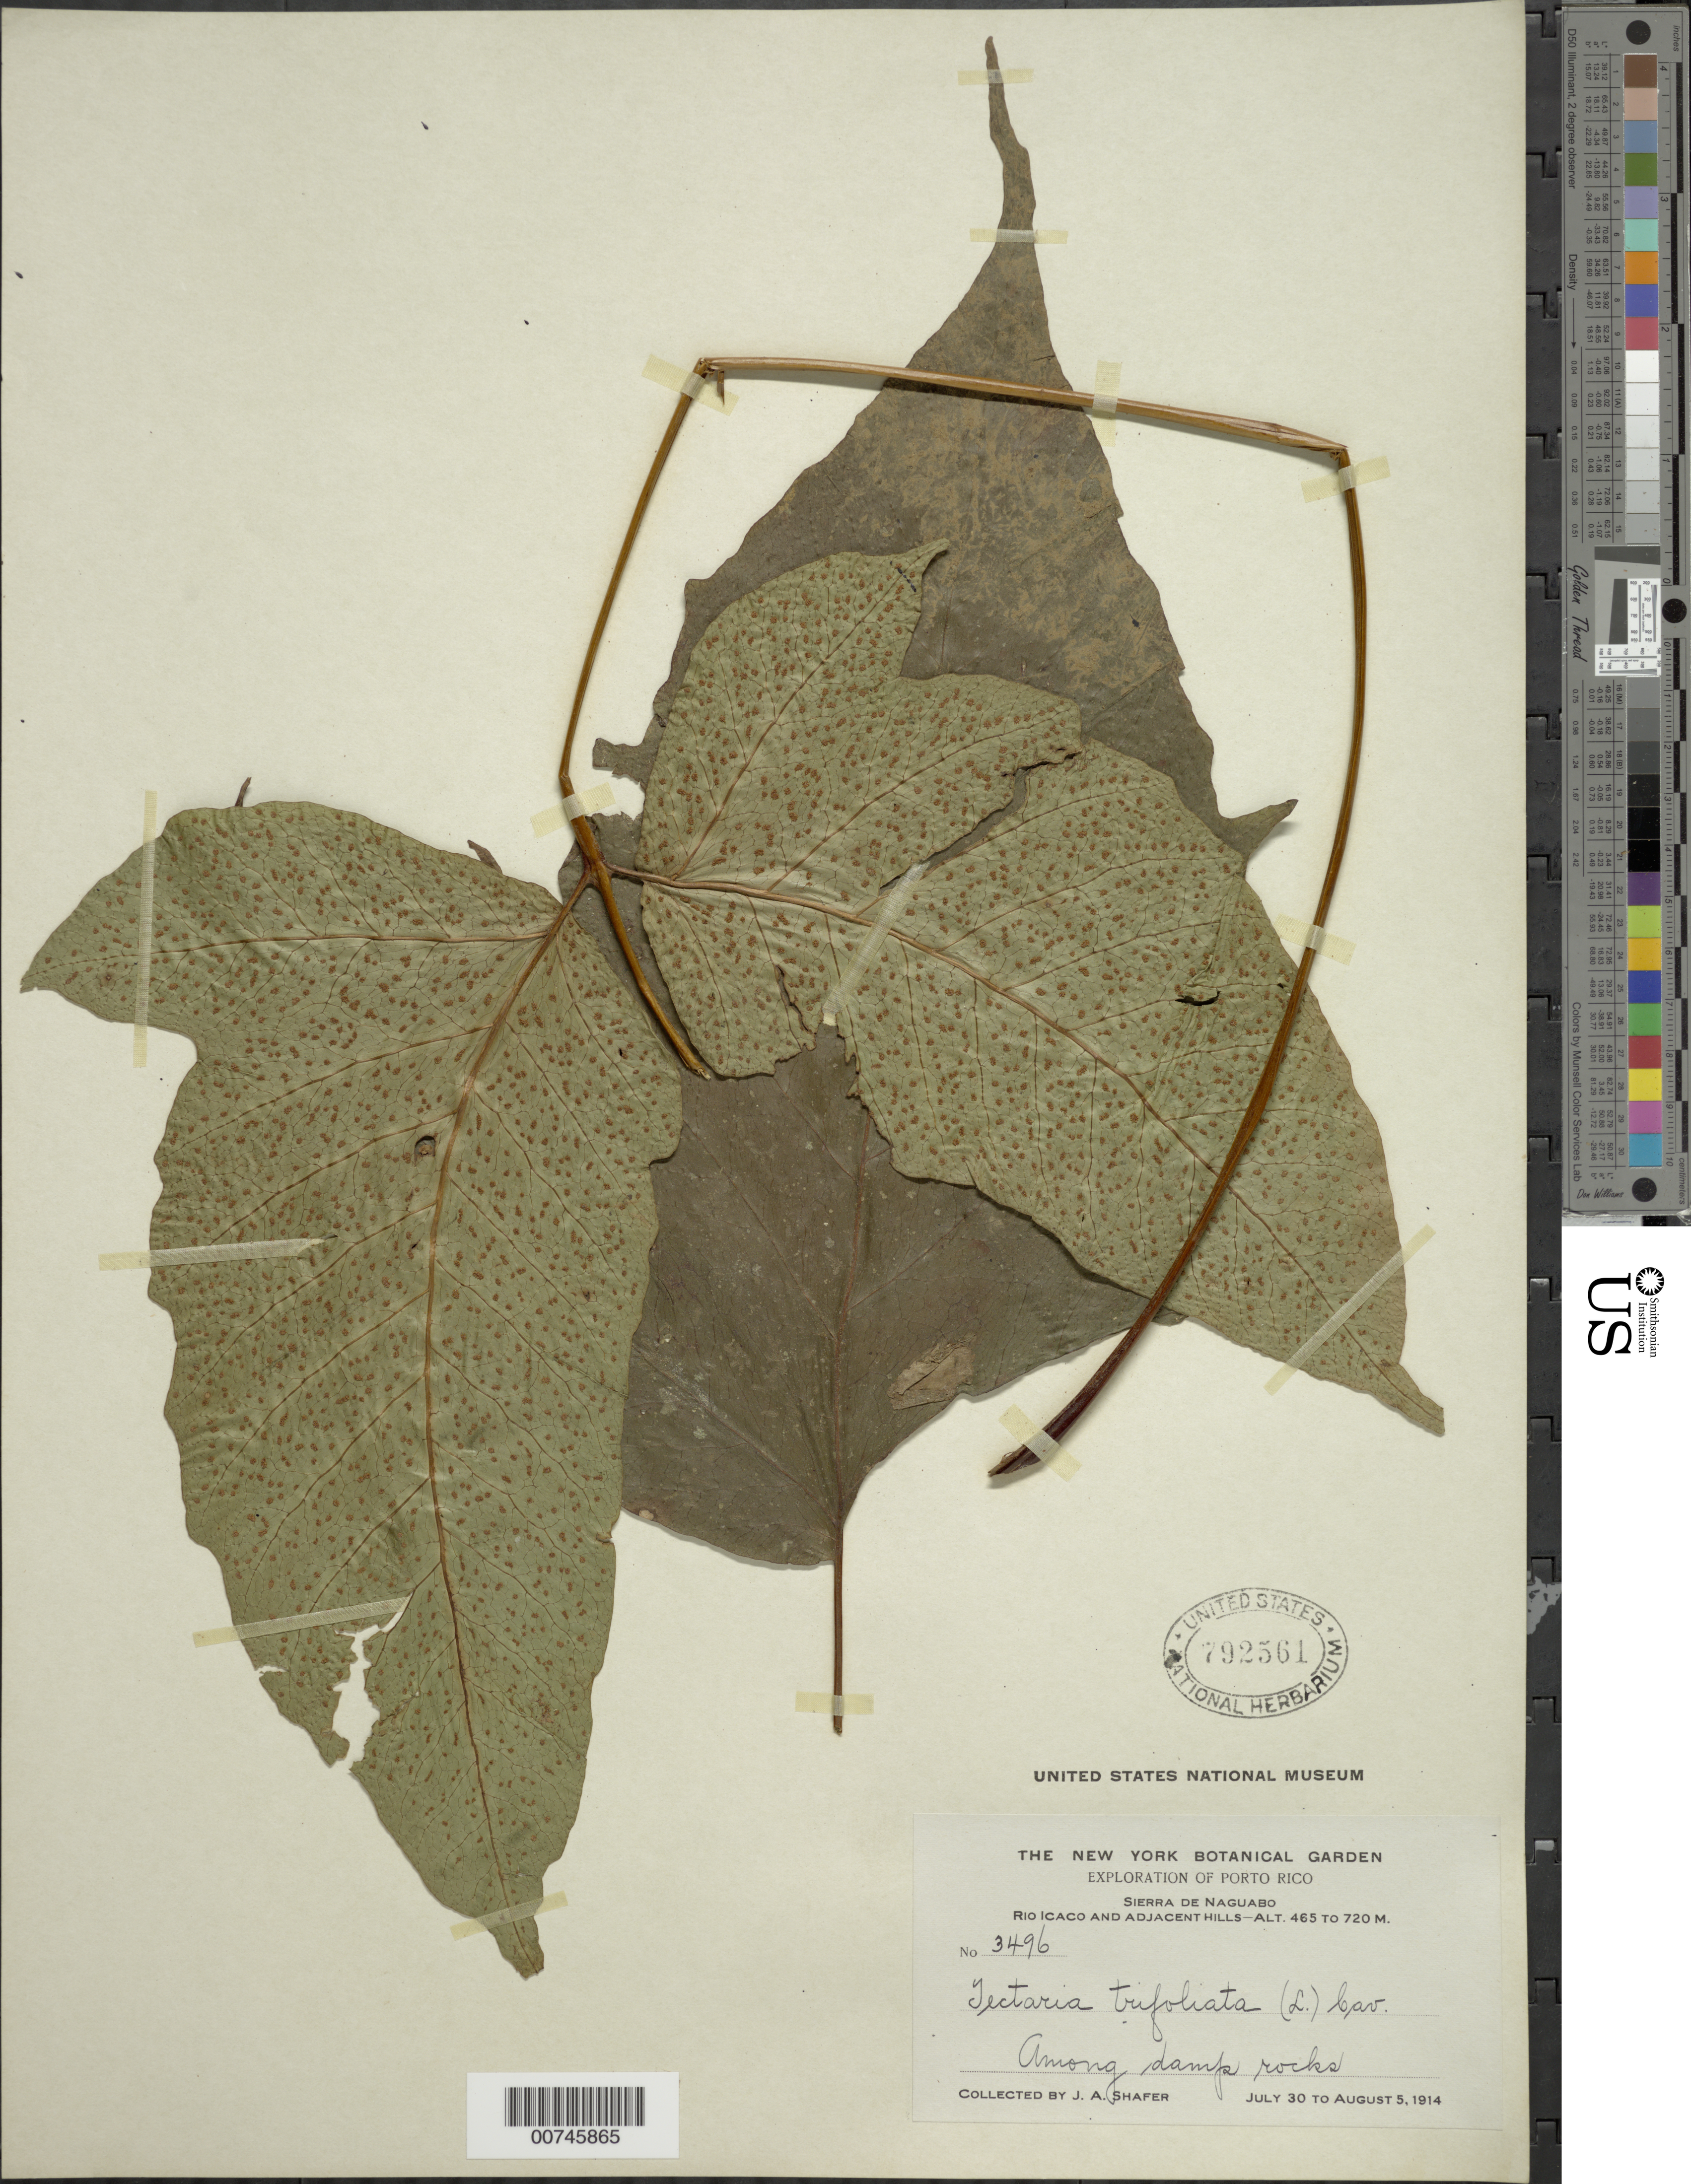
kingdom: Plantae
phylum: Tracheophyta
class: Polypodiopsida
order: Polypodiales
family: Tectariaceae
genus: Tectaria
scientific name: Tectaria trifoliata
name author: (L.) Cav.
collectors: J. A. Shafer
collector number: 3496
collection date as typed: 30 Jul 1914 to 05 Aug 1914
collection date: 1914-07-30/1914-08-05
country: Puerto Rico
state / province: Naguabo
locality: Sierra de Naguabo, Río Icaco and Adjacent Hills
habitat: Among damp rocks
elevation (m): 465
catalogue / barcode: US 792561